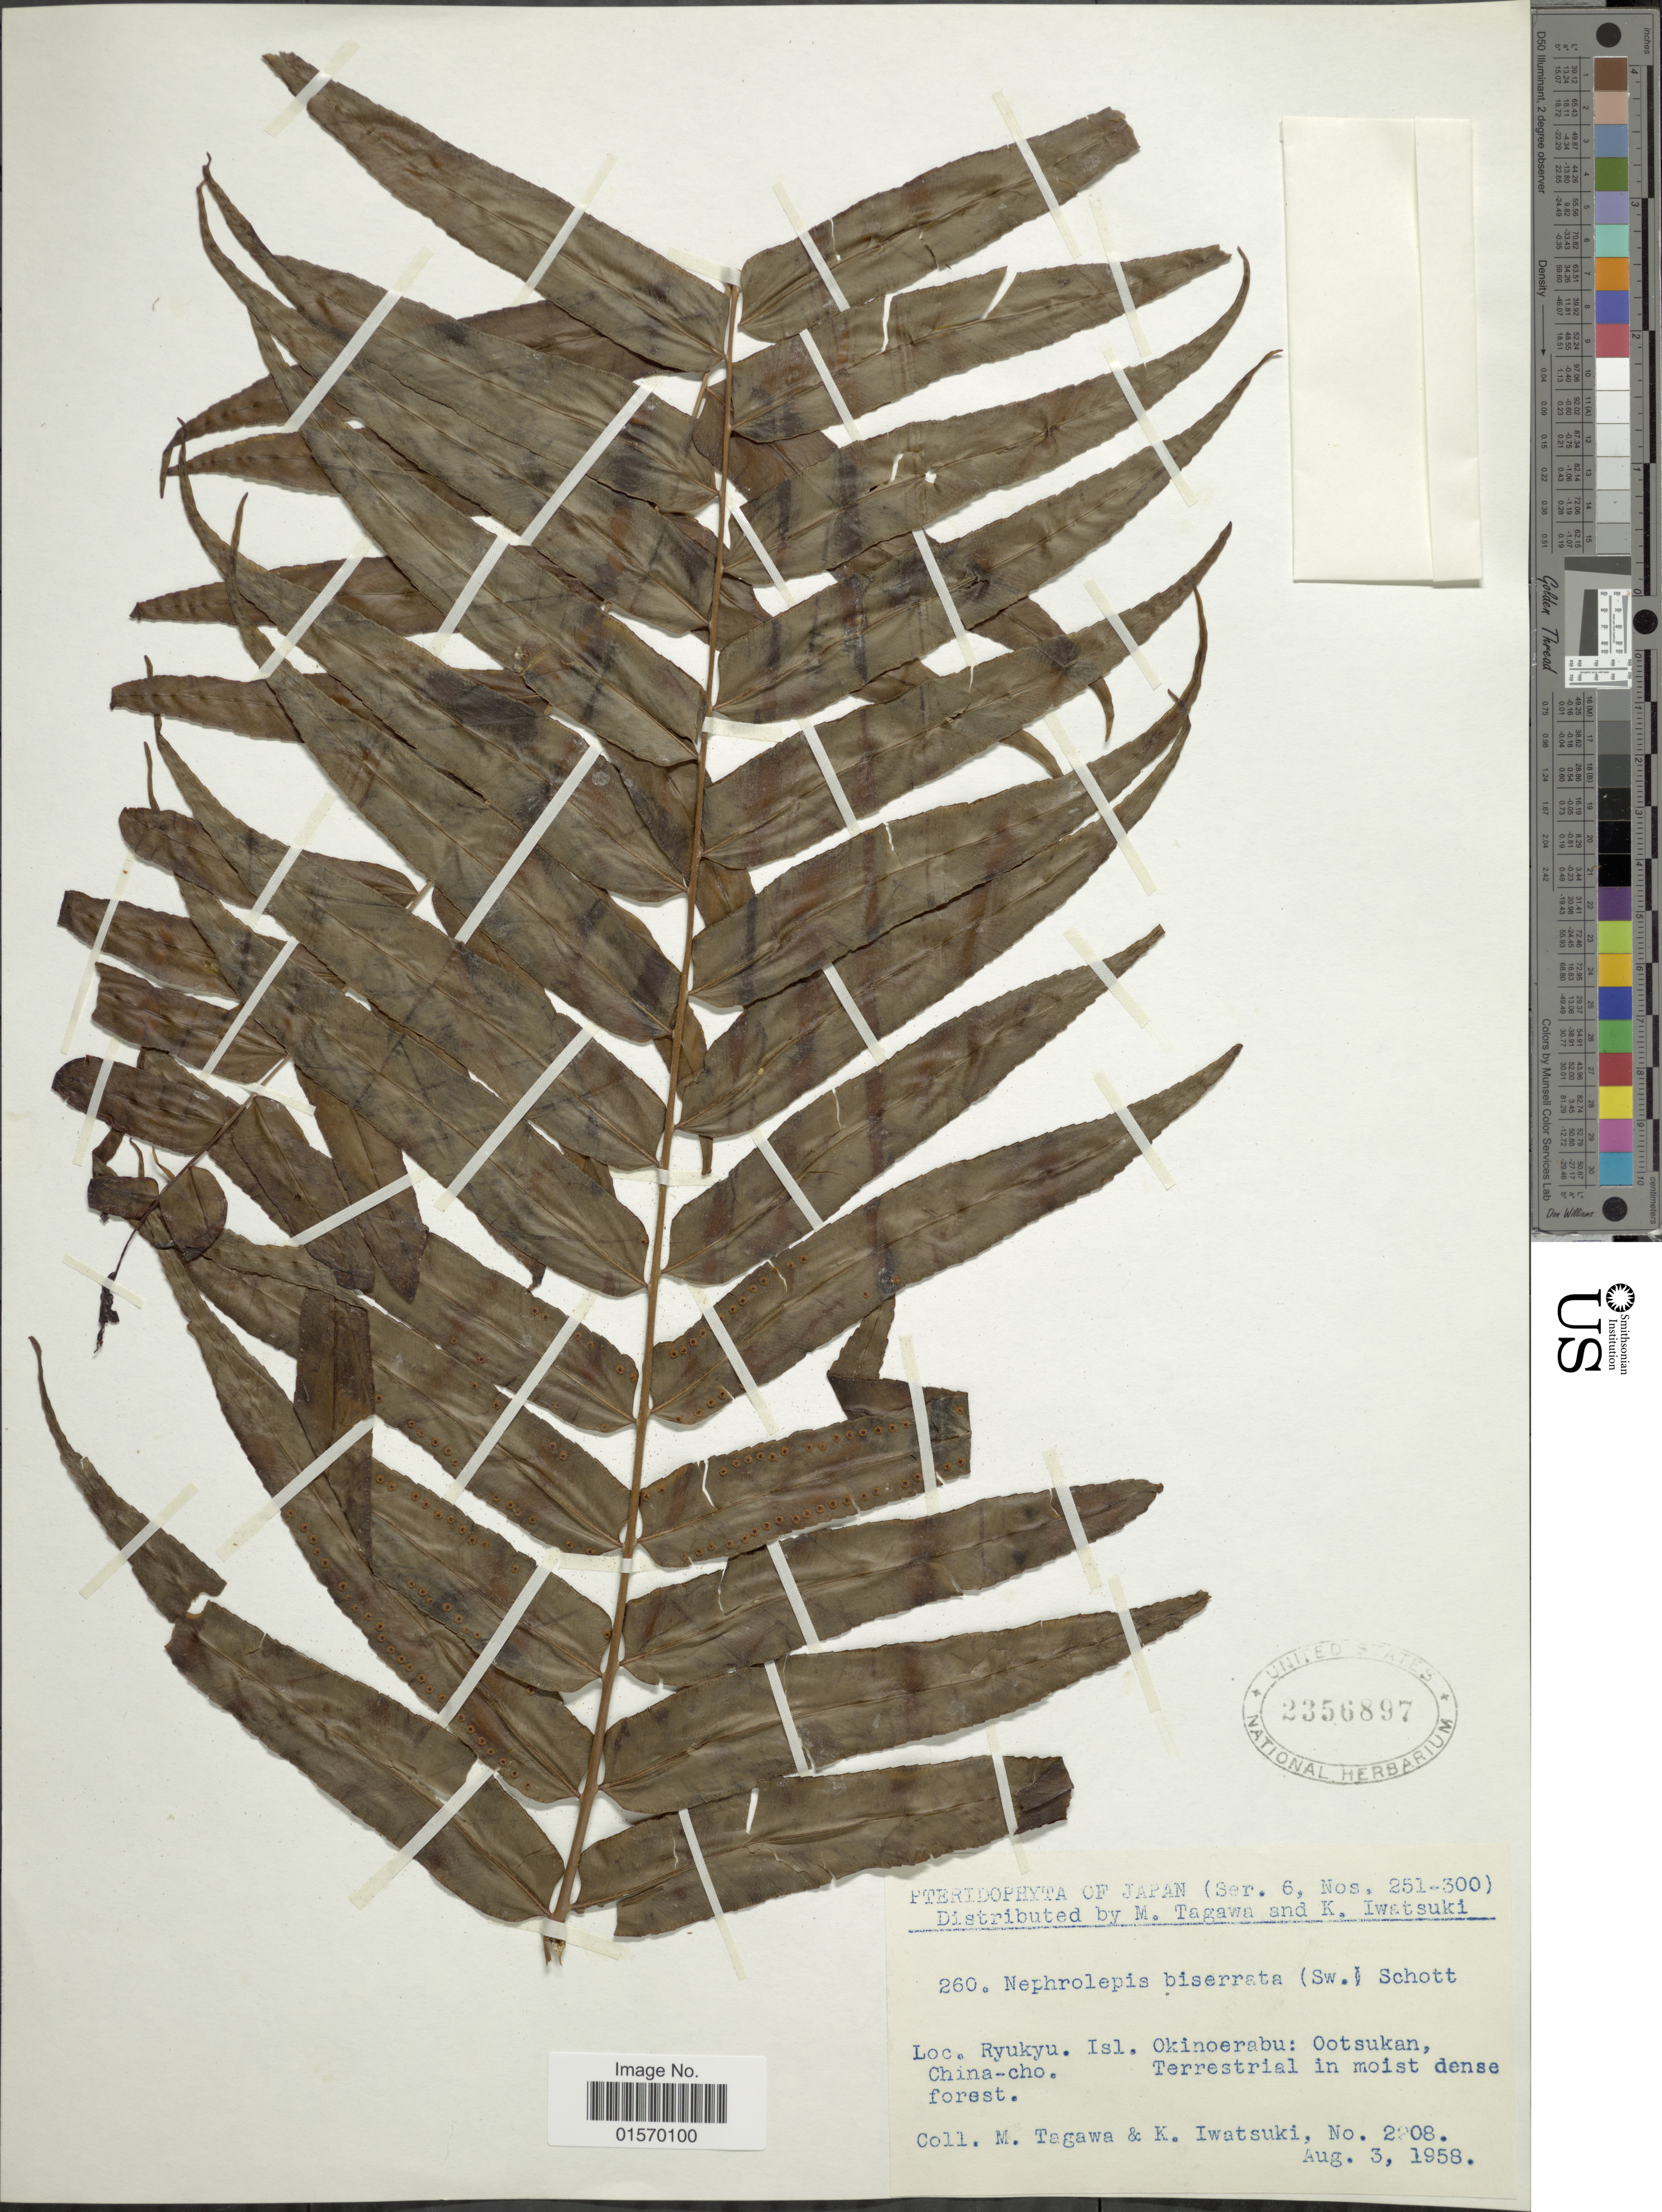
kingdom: Plantae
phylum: Tracheophyta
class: Polypodiopsida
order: Polypodiales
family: Nephrolepidaceae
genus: Nephrolepis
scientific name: Nephrolepis biserrata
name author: (Sw.) Schott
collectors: M. Tagawa & K. Iwatsuki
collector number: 2208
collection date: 1958-08-03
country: Japan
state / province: Okinawa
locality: Ryukyu. Isl. Okinoerabu: Ootsukan, China-cho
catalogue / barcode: US 2356897